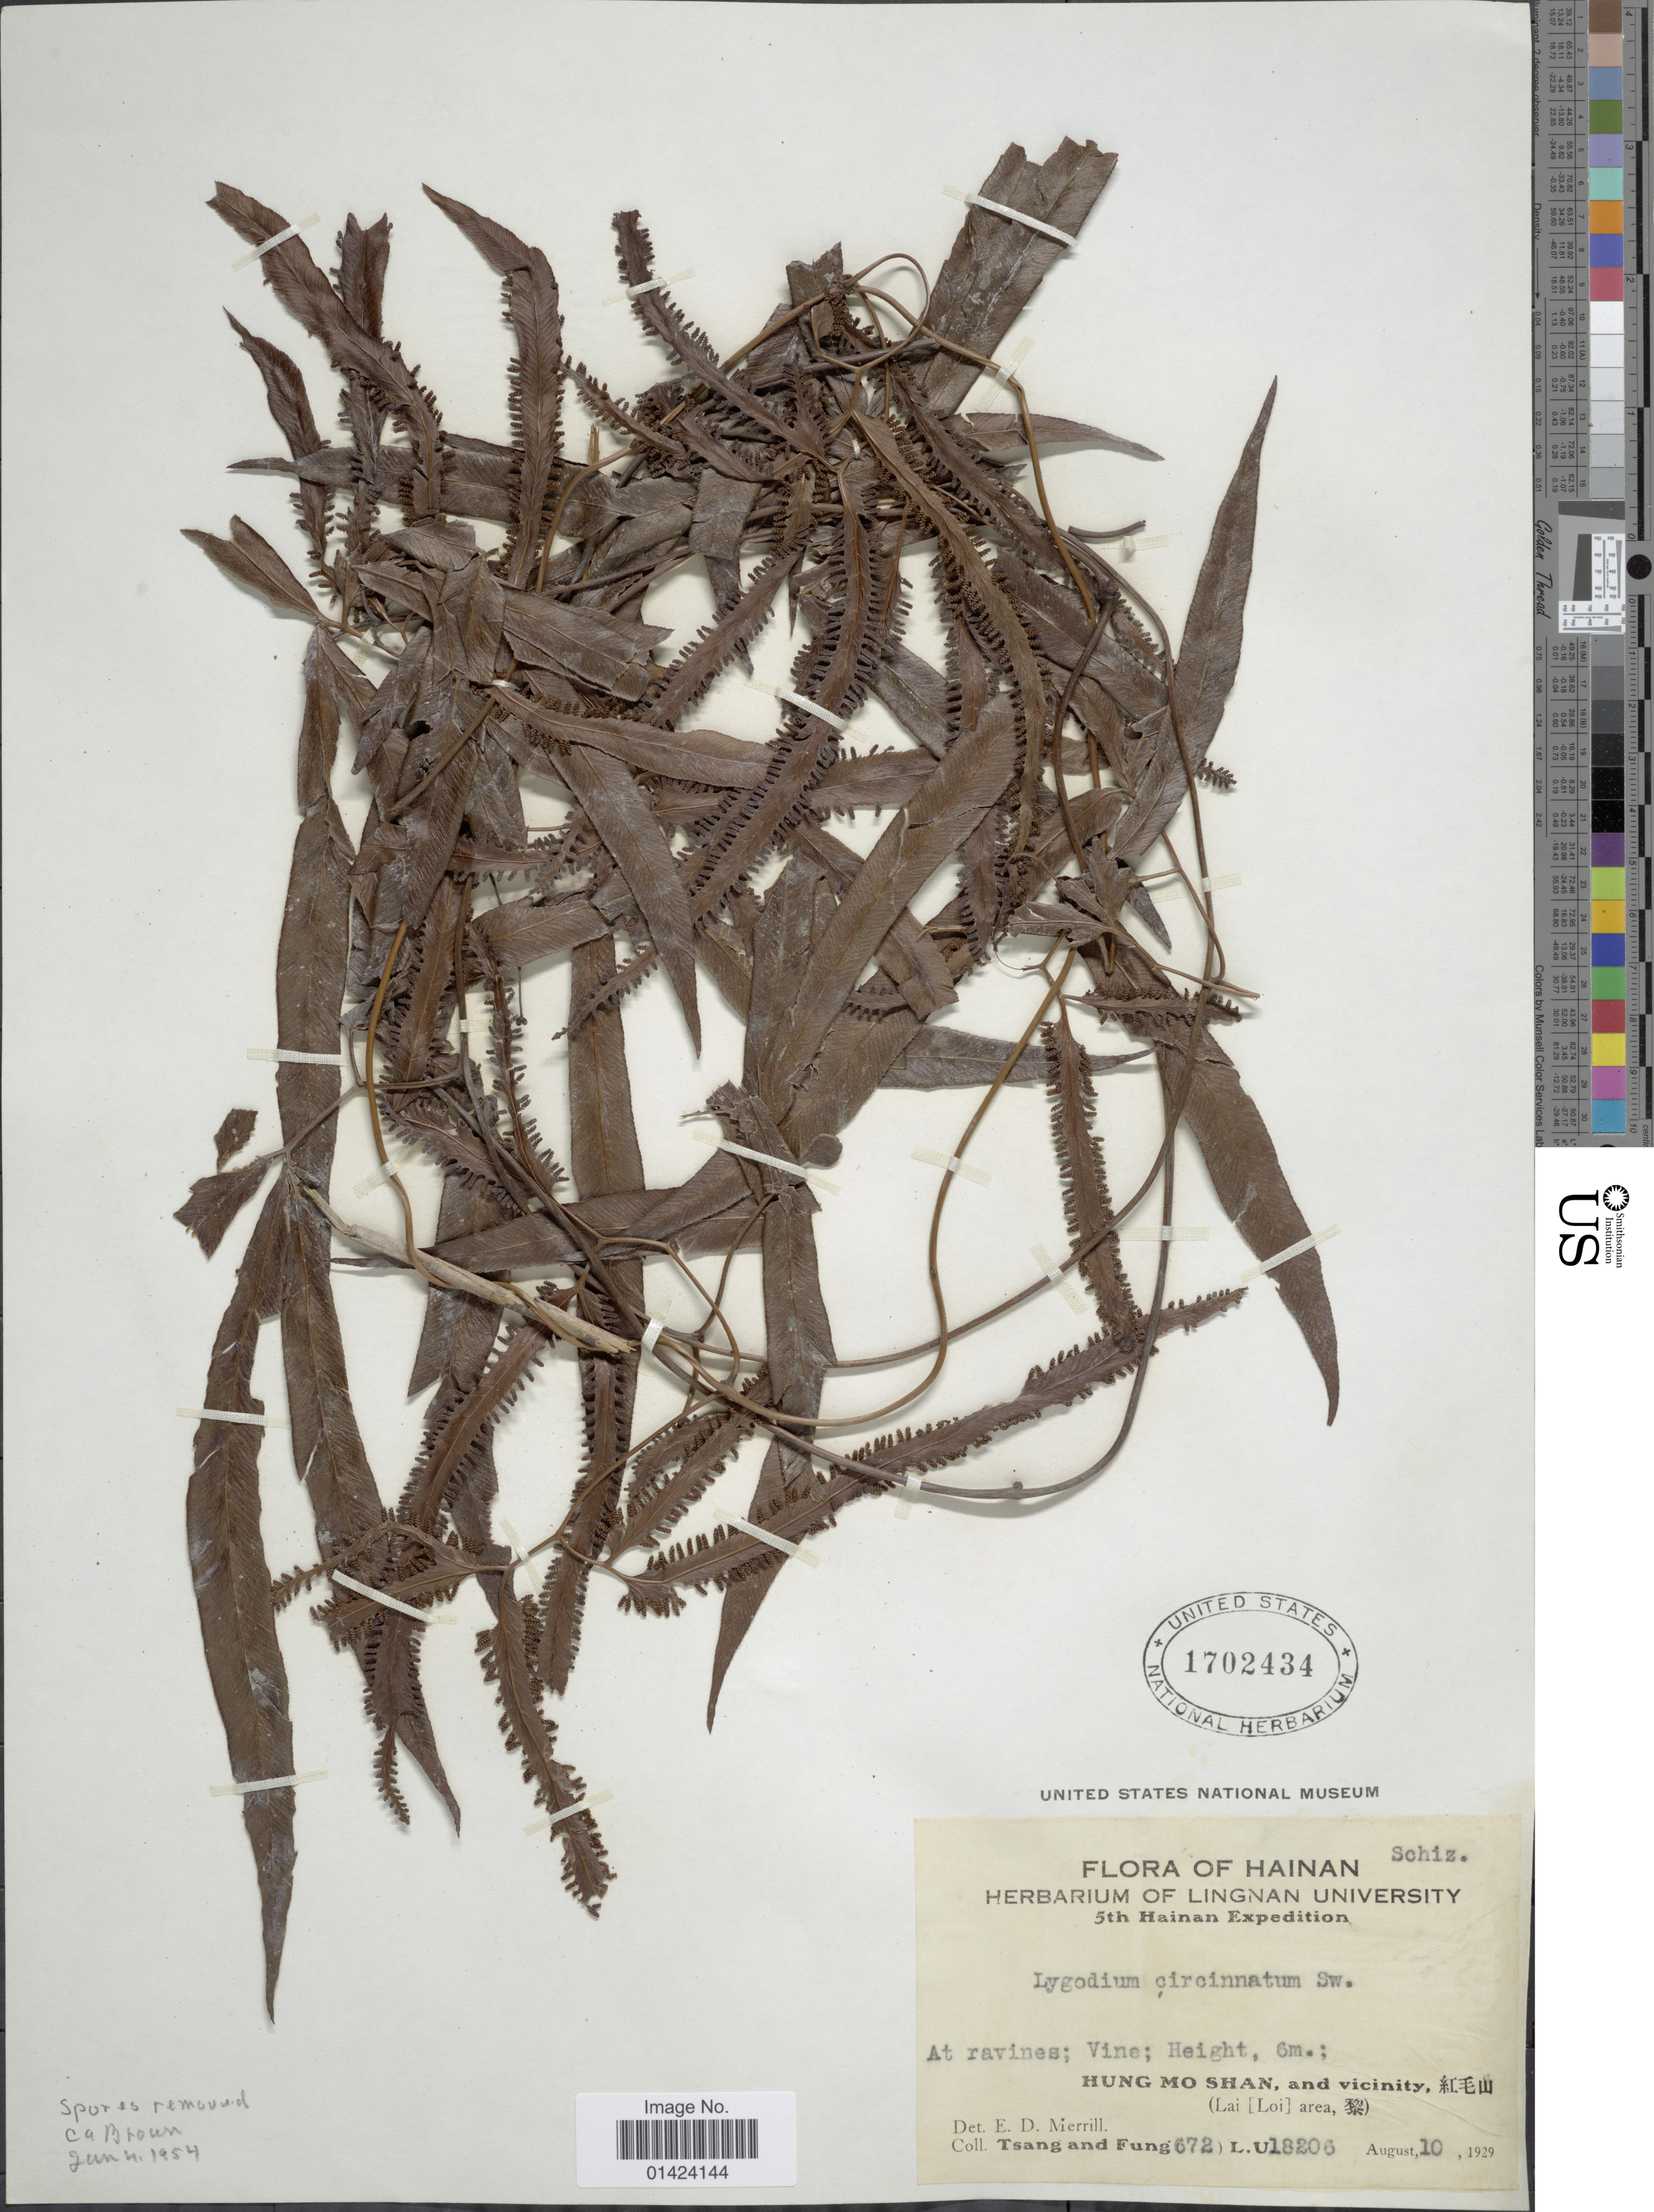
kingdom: Plantae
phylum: Tracheophyta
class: Polypodiopsida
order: Schizaeales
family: Lygodiaceae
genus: Lygodium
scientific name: Lygodium circinnatum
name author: (Burm. f.) Sw.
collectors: -. T'sang & Fung, --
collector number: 672/ L.U.18206?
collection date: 1929-08-10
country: China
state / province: Hainan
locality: Hainan, Hung Mo Shan, and vicinity, Lai(Loi) area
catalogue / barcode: US 1702434